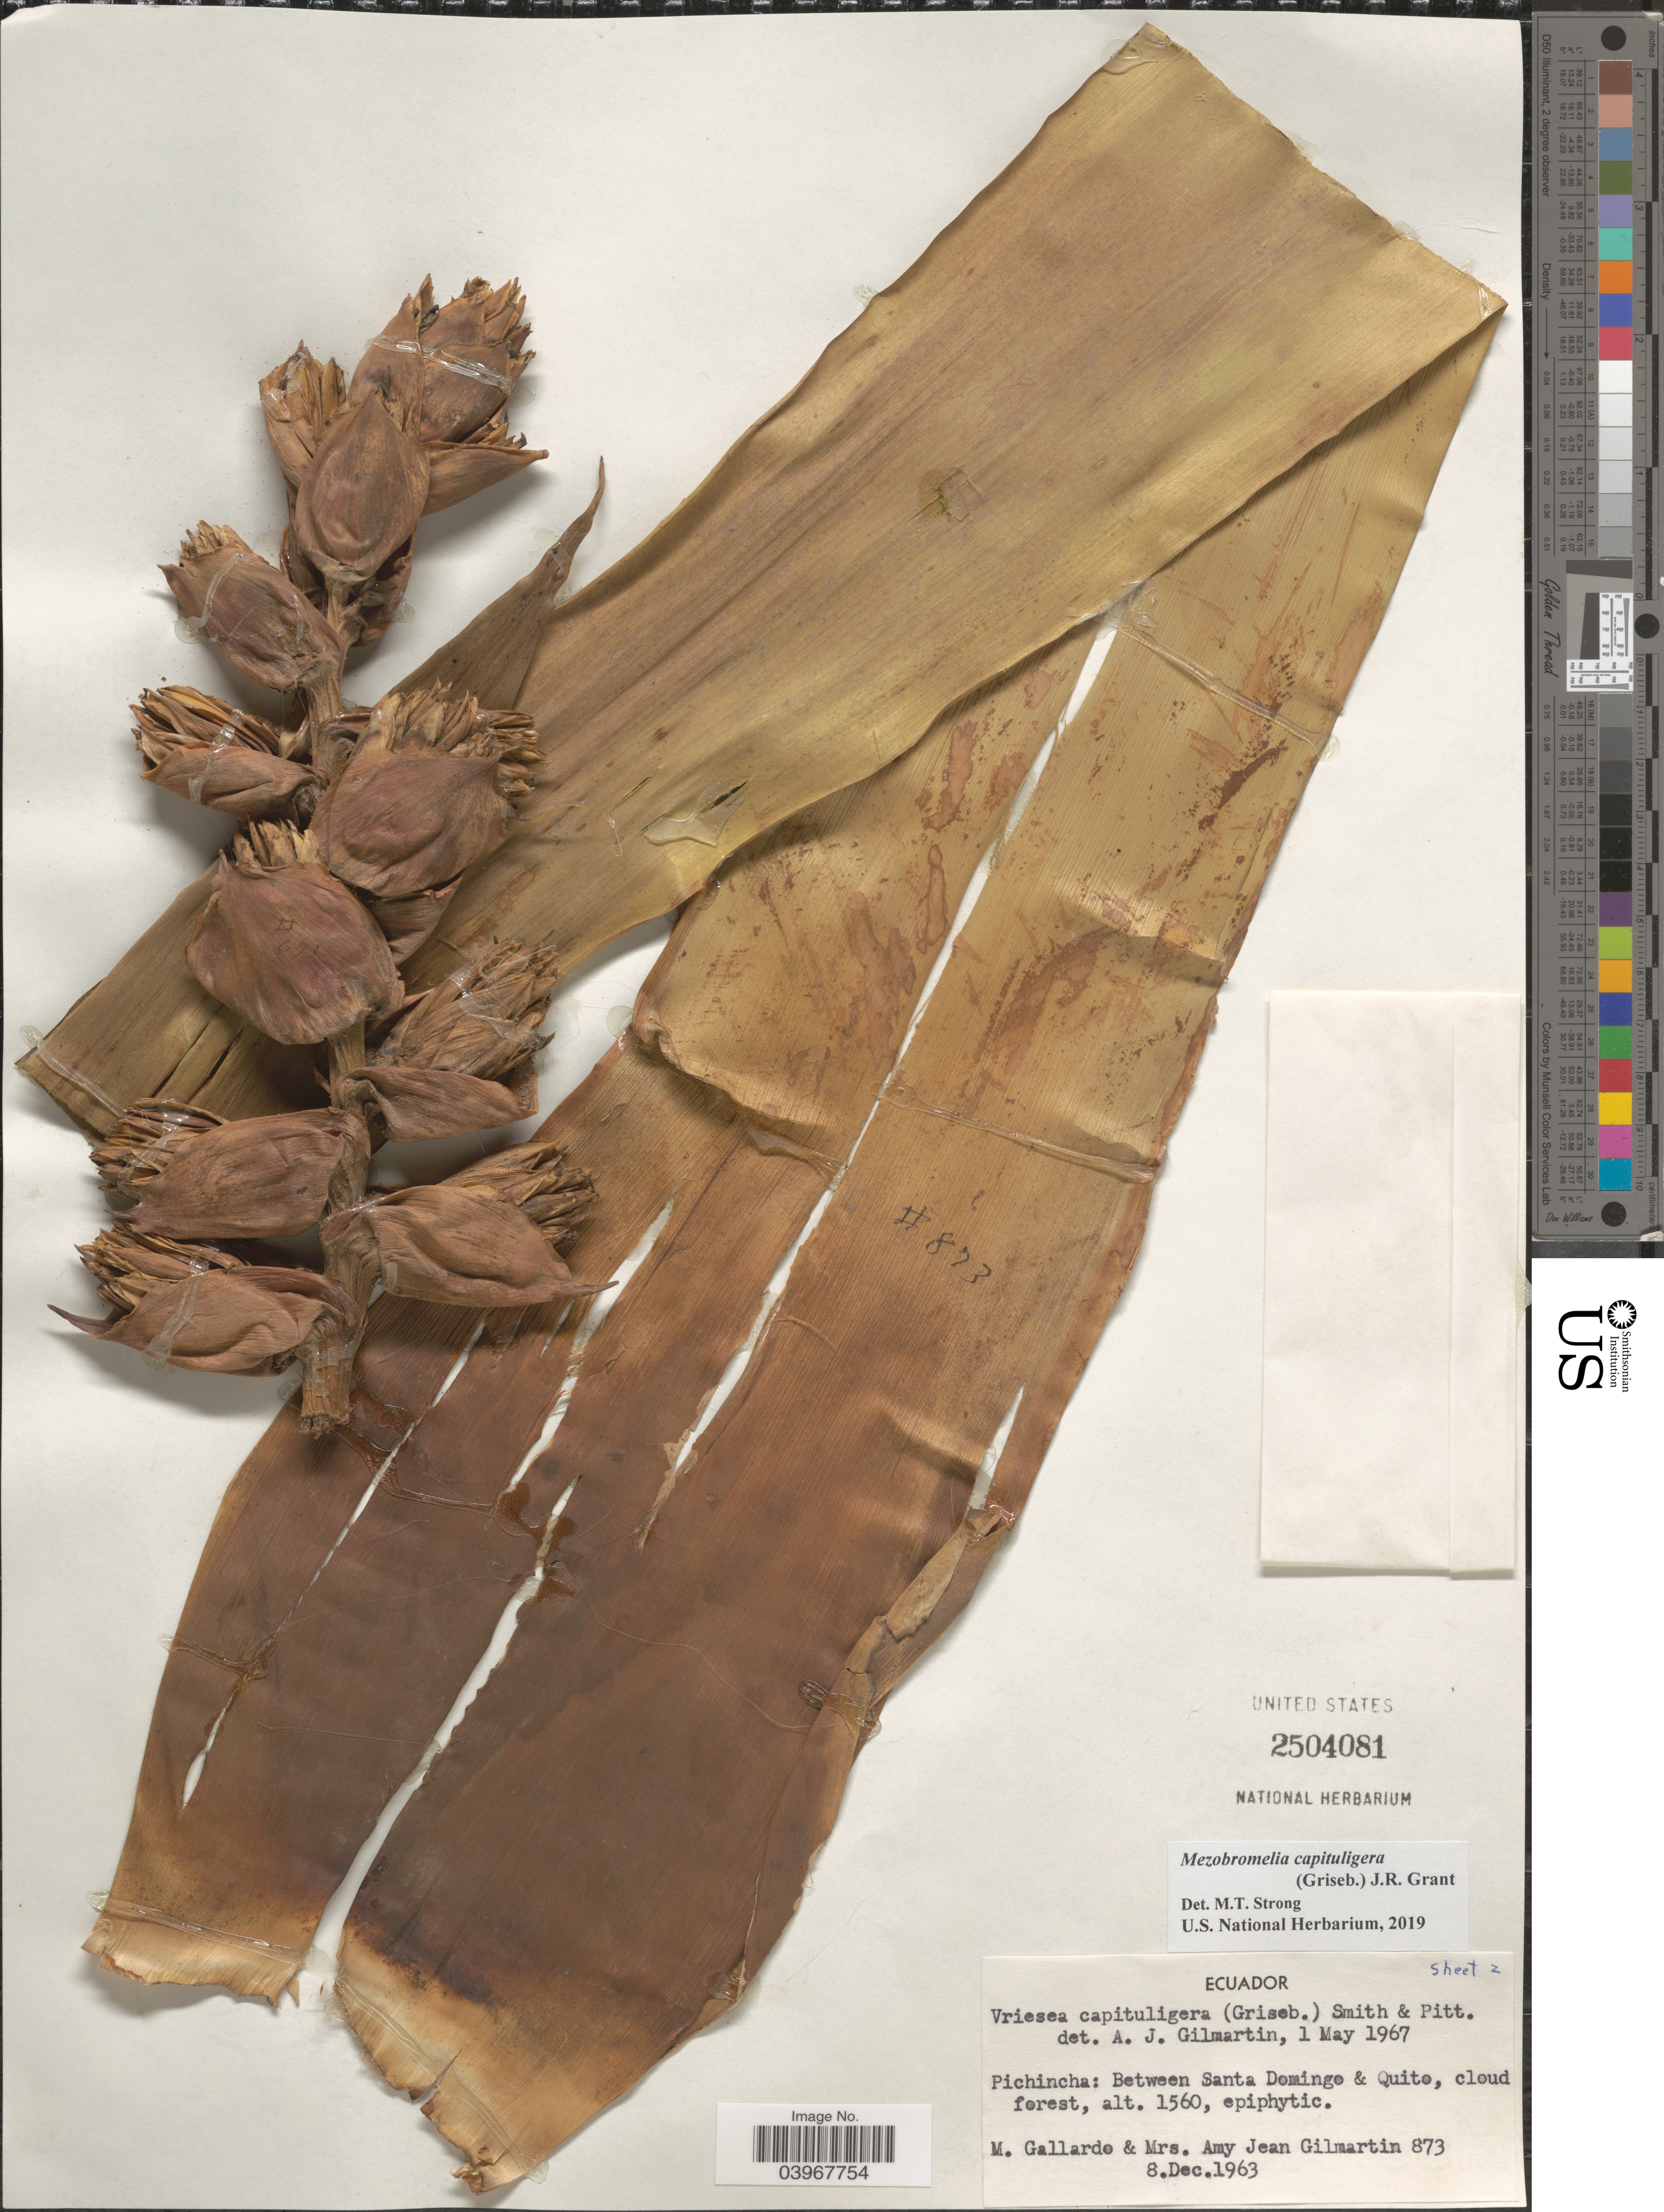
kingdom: Plantae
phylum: Tracheophyta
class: Liliopsida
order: Poales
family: Bromeliaceae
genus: Mezobromelia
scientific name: Mezobromelia capituligera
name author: (Griseb.) J.R. Grant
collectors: M. Gallardo & A. Gilmartin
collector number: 873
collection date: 1963-12-08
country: Ecuador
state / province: Pichincha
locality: Between Santa Domingo & Quito.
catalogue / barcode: US 2504081